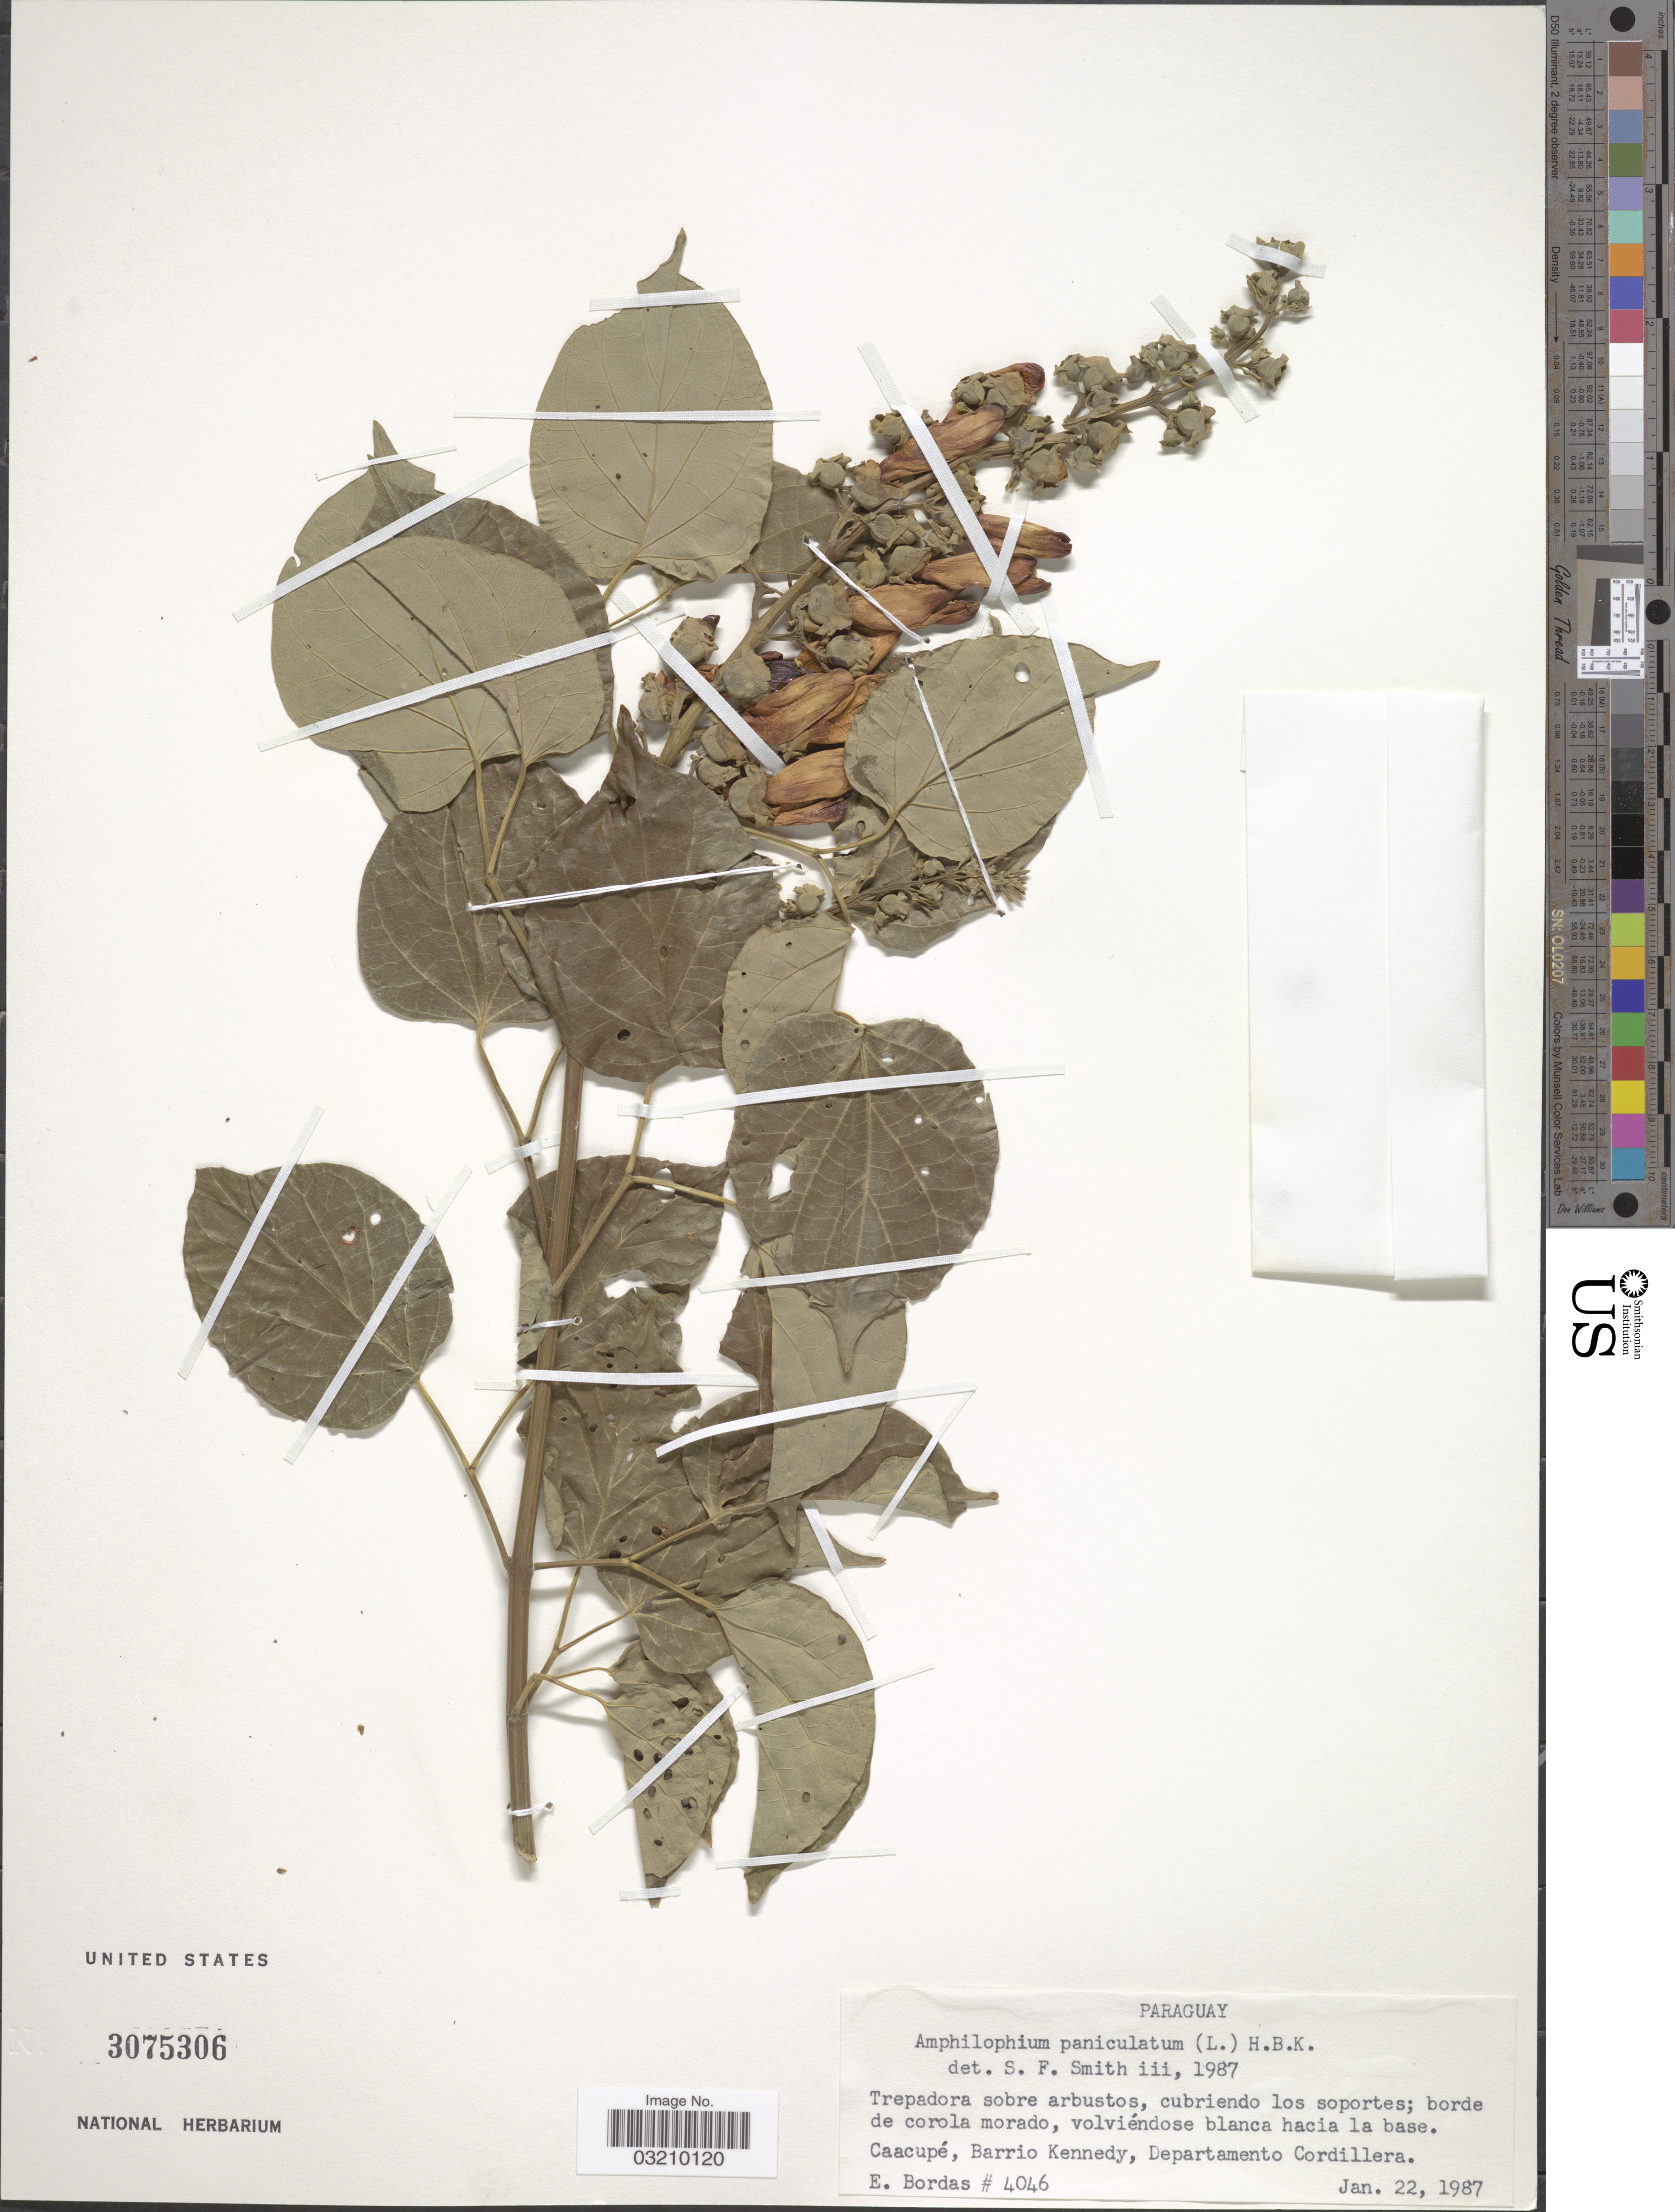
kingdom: Plantae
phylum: Tracheophyta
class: Magnoliopsida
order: Lamiales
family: Bignoniaceae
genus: Amphilophium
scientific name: Amphilophium paniculatum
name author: (L.) Kunth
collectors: E. Bordas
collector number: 4046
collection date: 1987-11-22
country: Paraguay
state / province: Cordillera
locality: Caacupé, Barrio Kennedy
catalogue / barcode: US 3075306